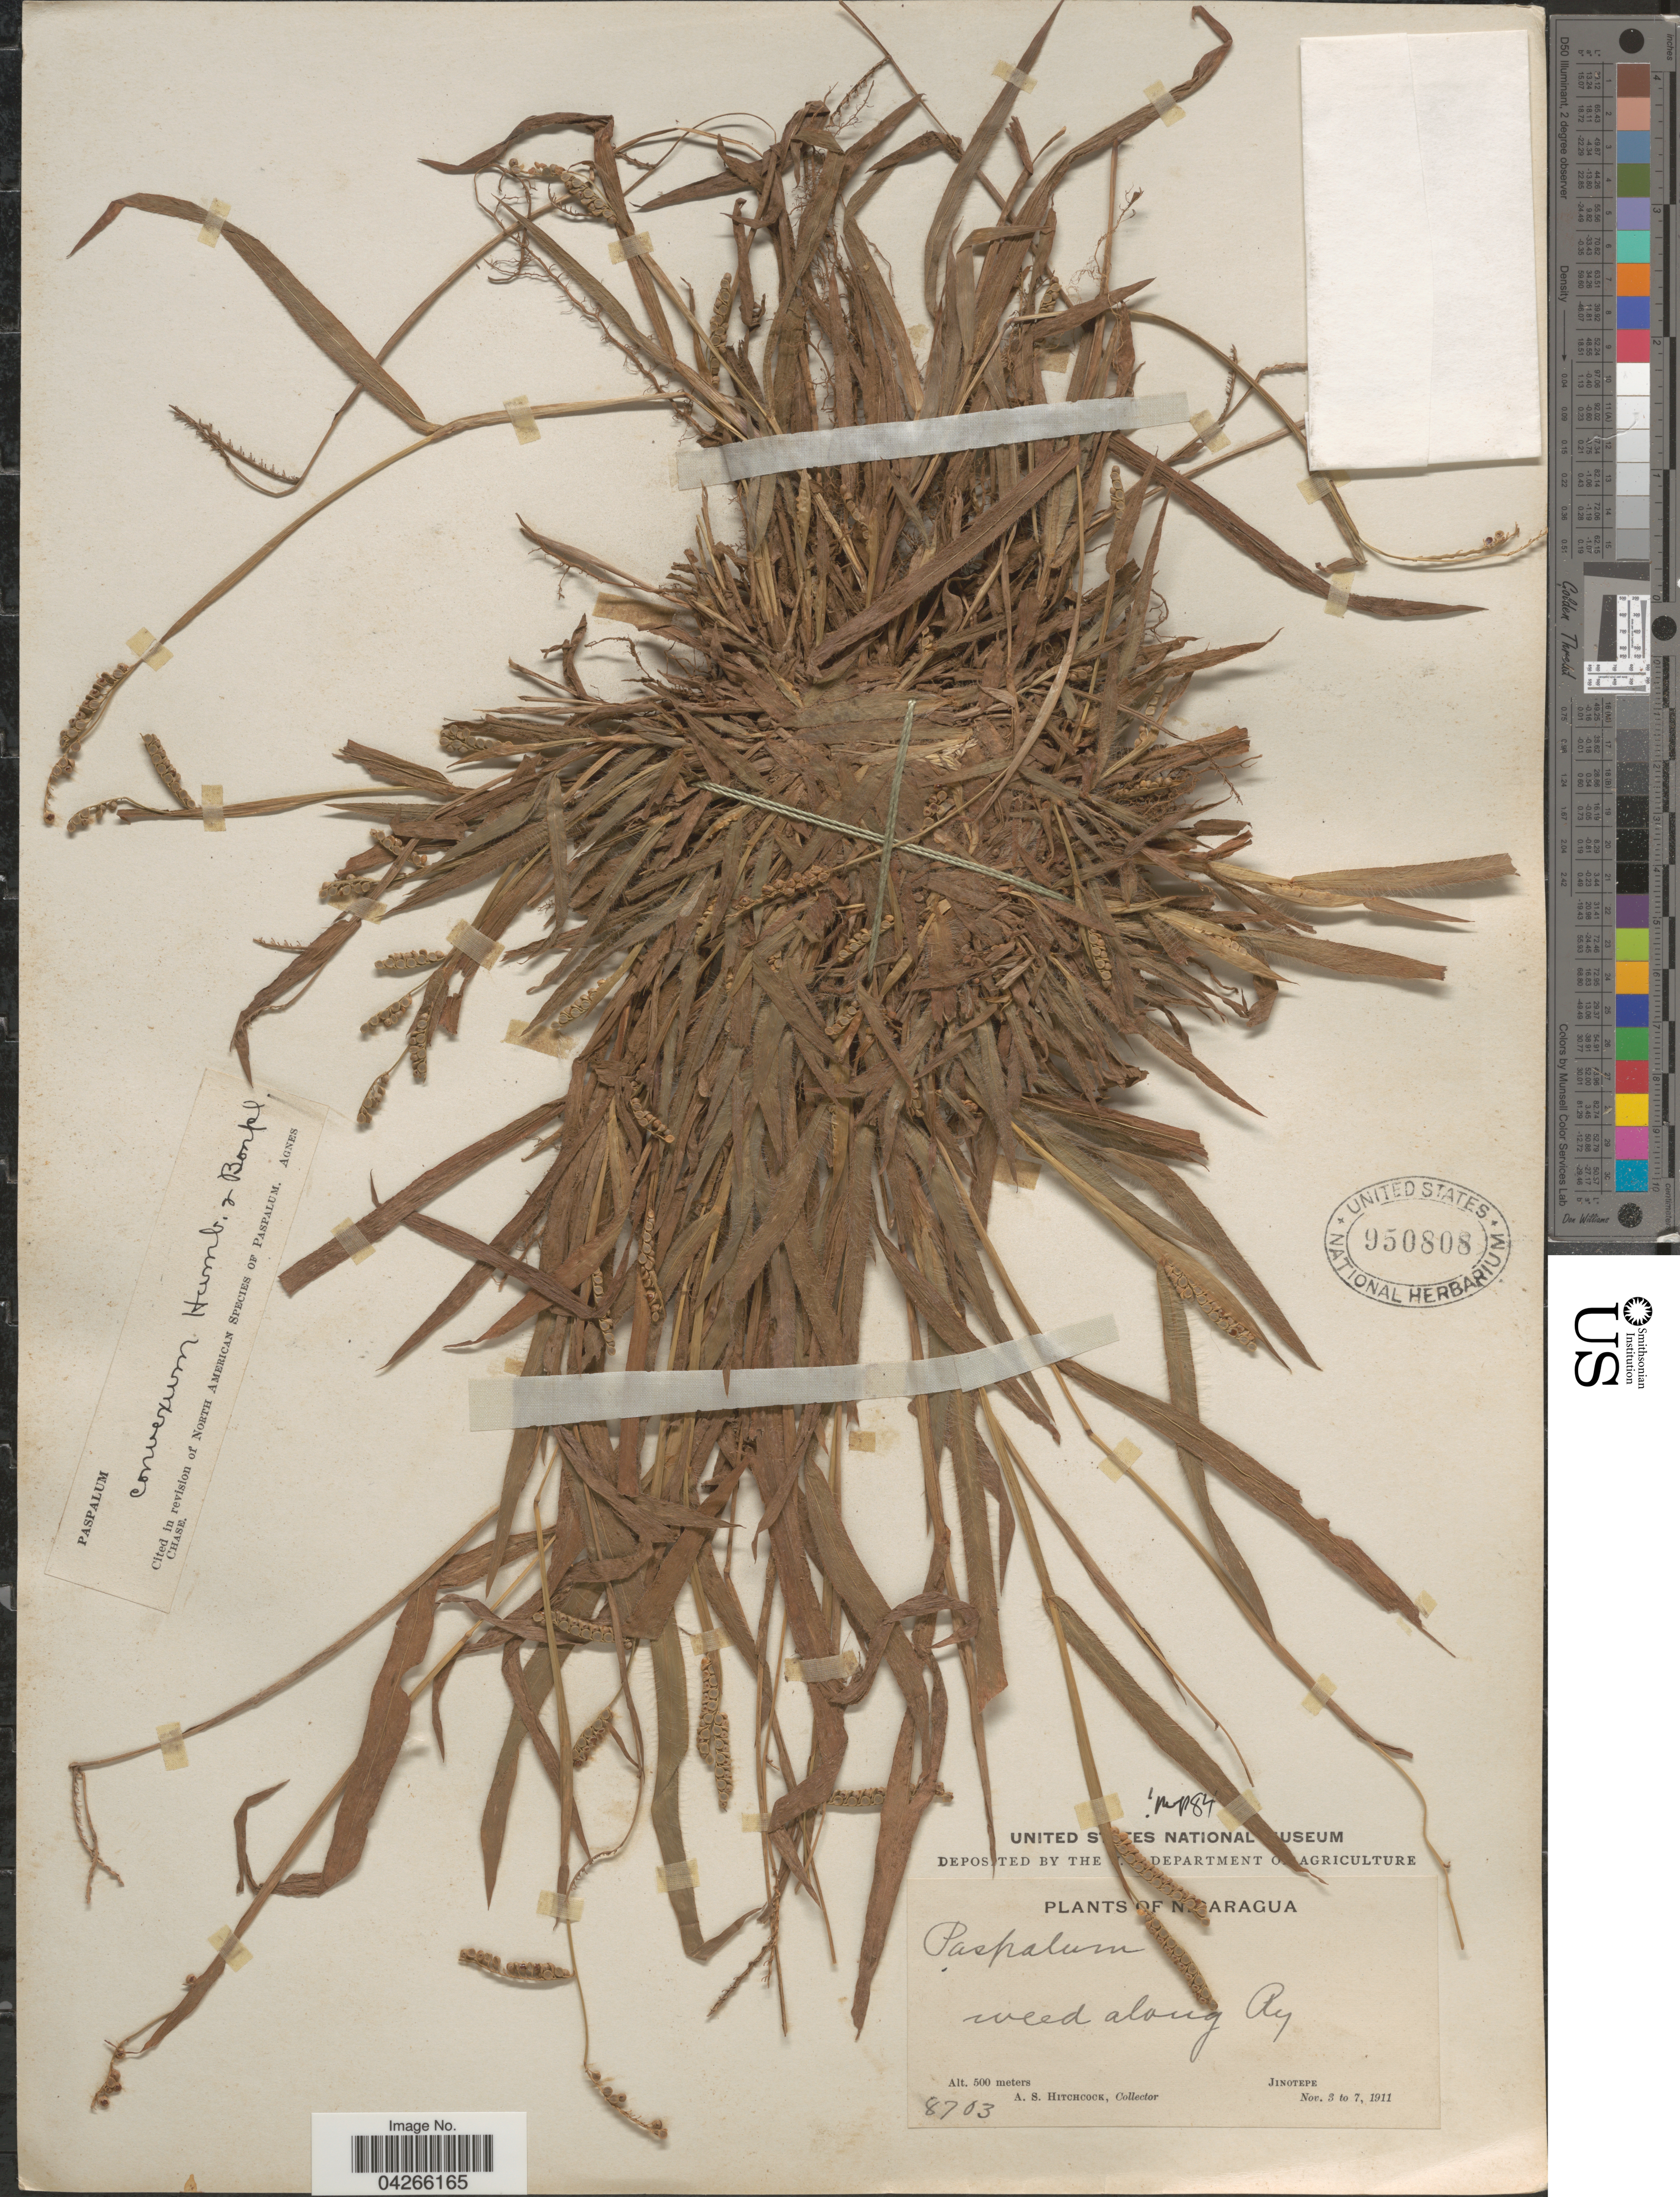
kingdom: Plantae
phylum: Tracheophyta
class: Liliopsida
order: Poales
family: Poaceae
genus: Paspalum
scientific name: Paspalum convexum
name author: Humb. & Bonpl. ex Flüggé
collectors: A. S. Hitchcock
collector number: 8703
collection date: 1911-11-03/1911-11-07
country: Nicaragua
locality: Weed along Ry. Jinotepe.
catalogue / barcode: US 950808